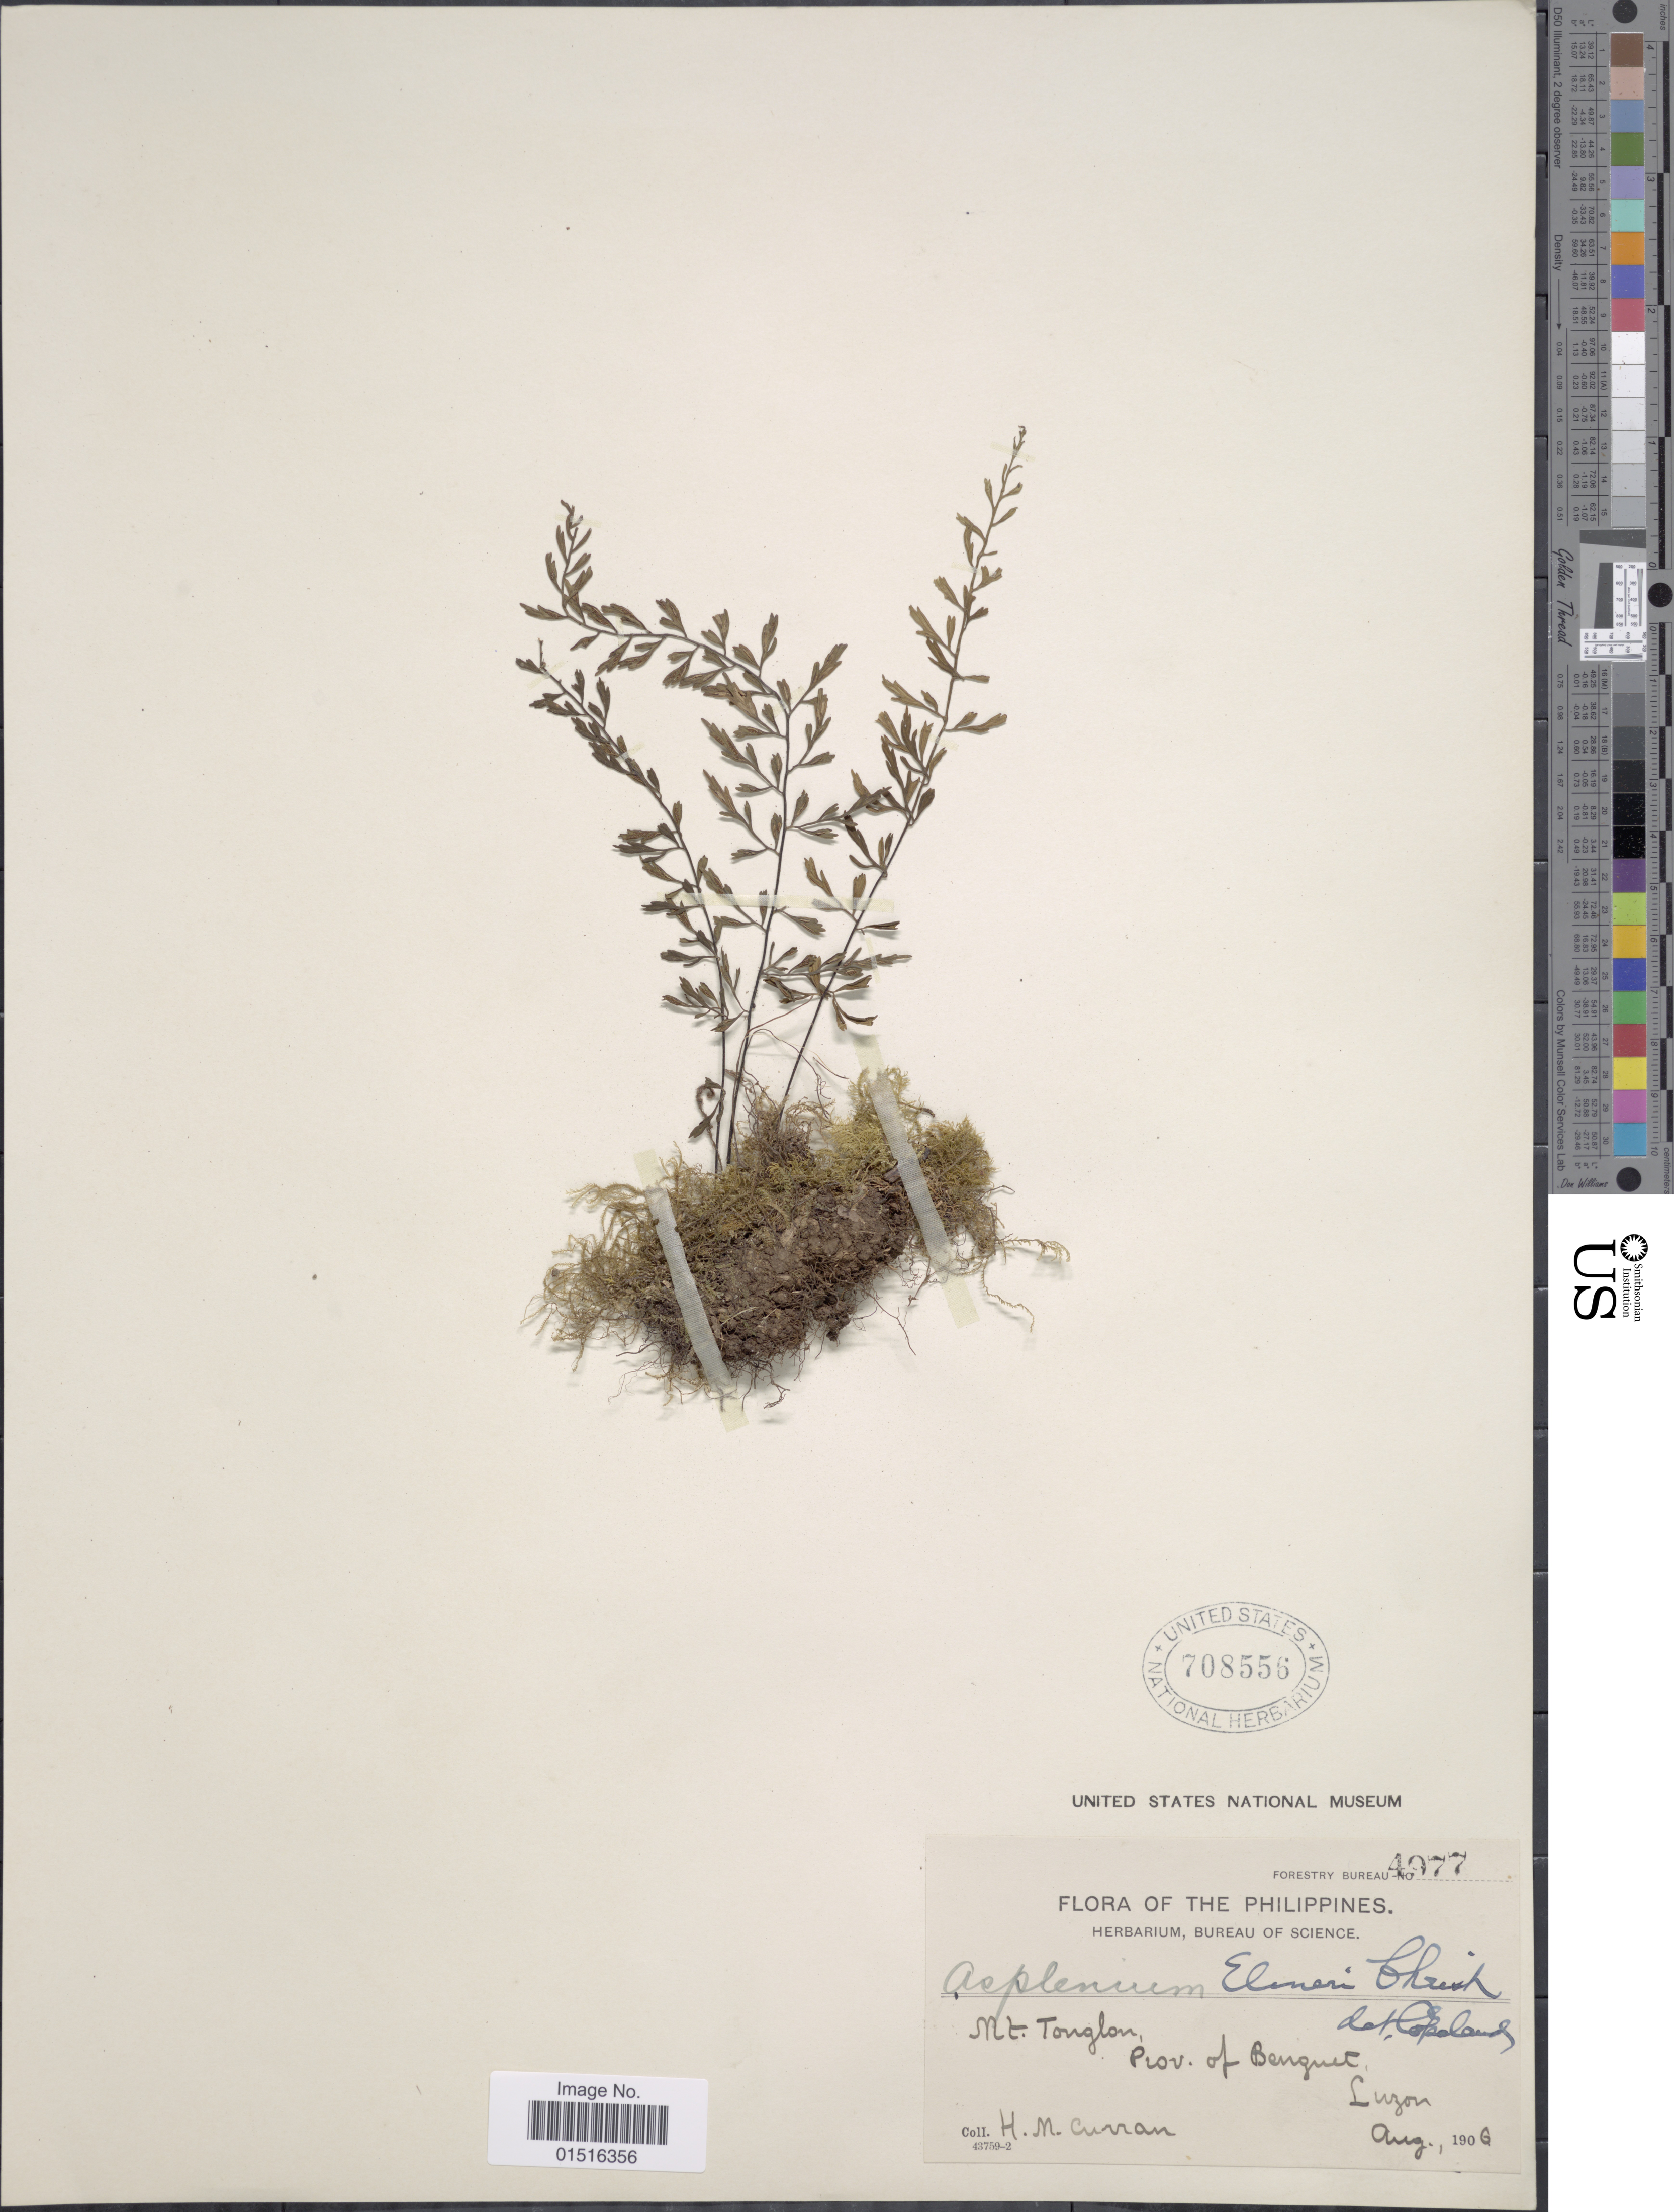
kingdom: Plantae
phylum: Tracheophyta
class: Polypodiopsida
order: Polypodiales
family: Aspleniaceae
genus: Asplenium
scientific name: Asplenium elmeri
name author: Christ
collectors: H. M. Curran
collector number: Forestry Bureau 4977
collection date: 1906-08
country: Philippines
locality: Mt. Tonglon, Prov. of Benguet, Luzon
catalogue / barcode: US 708556